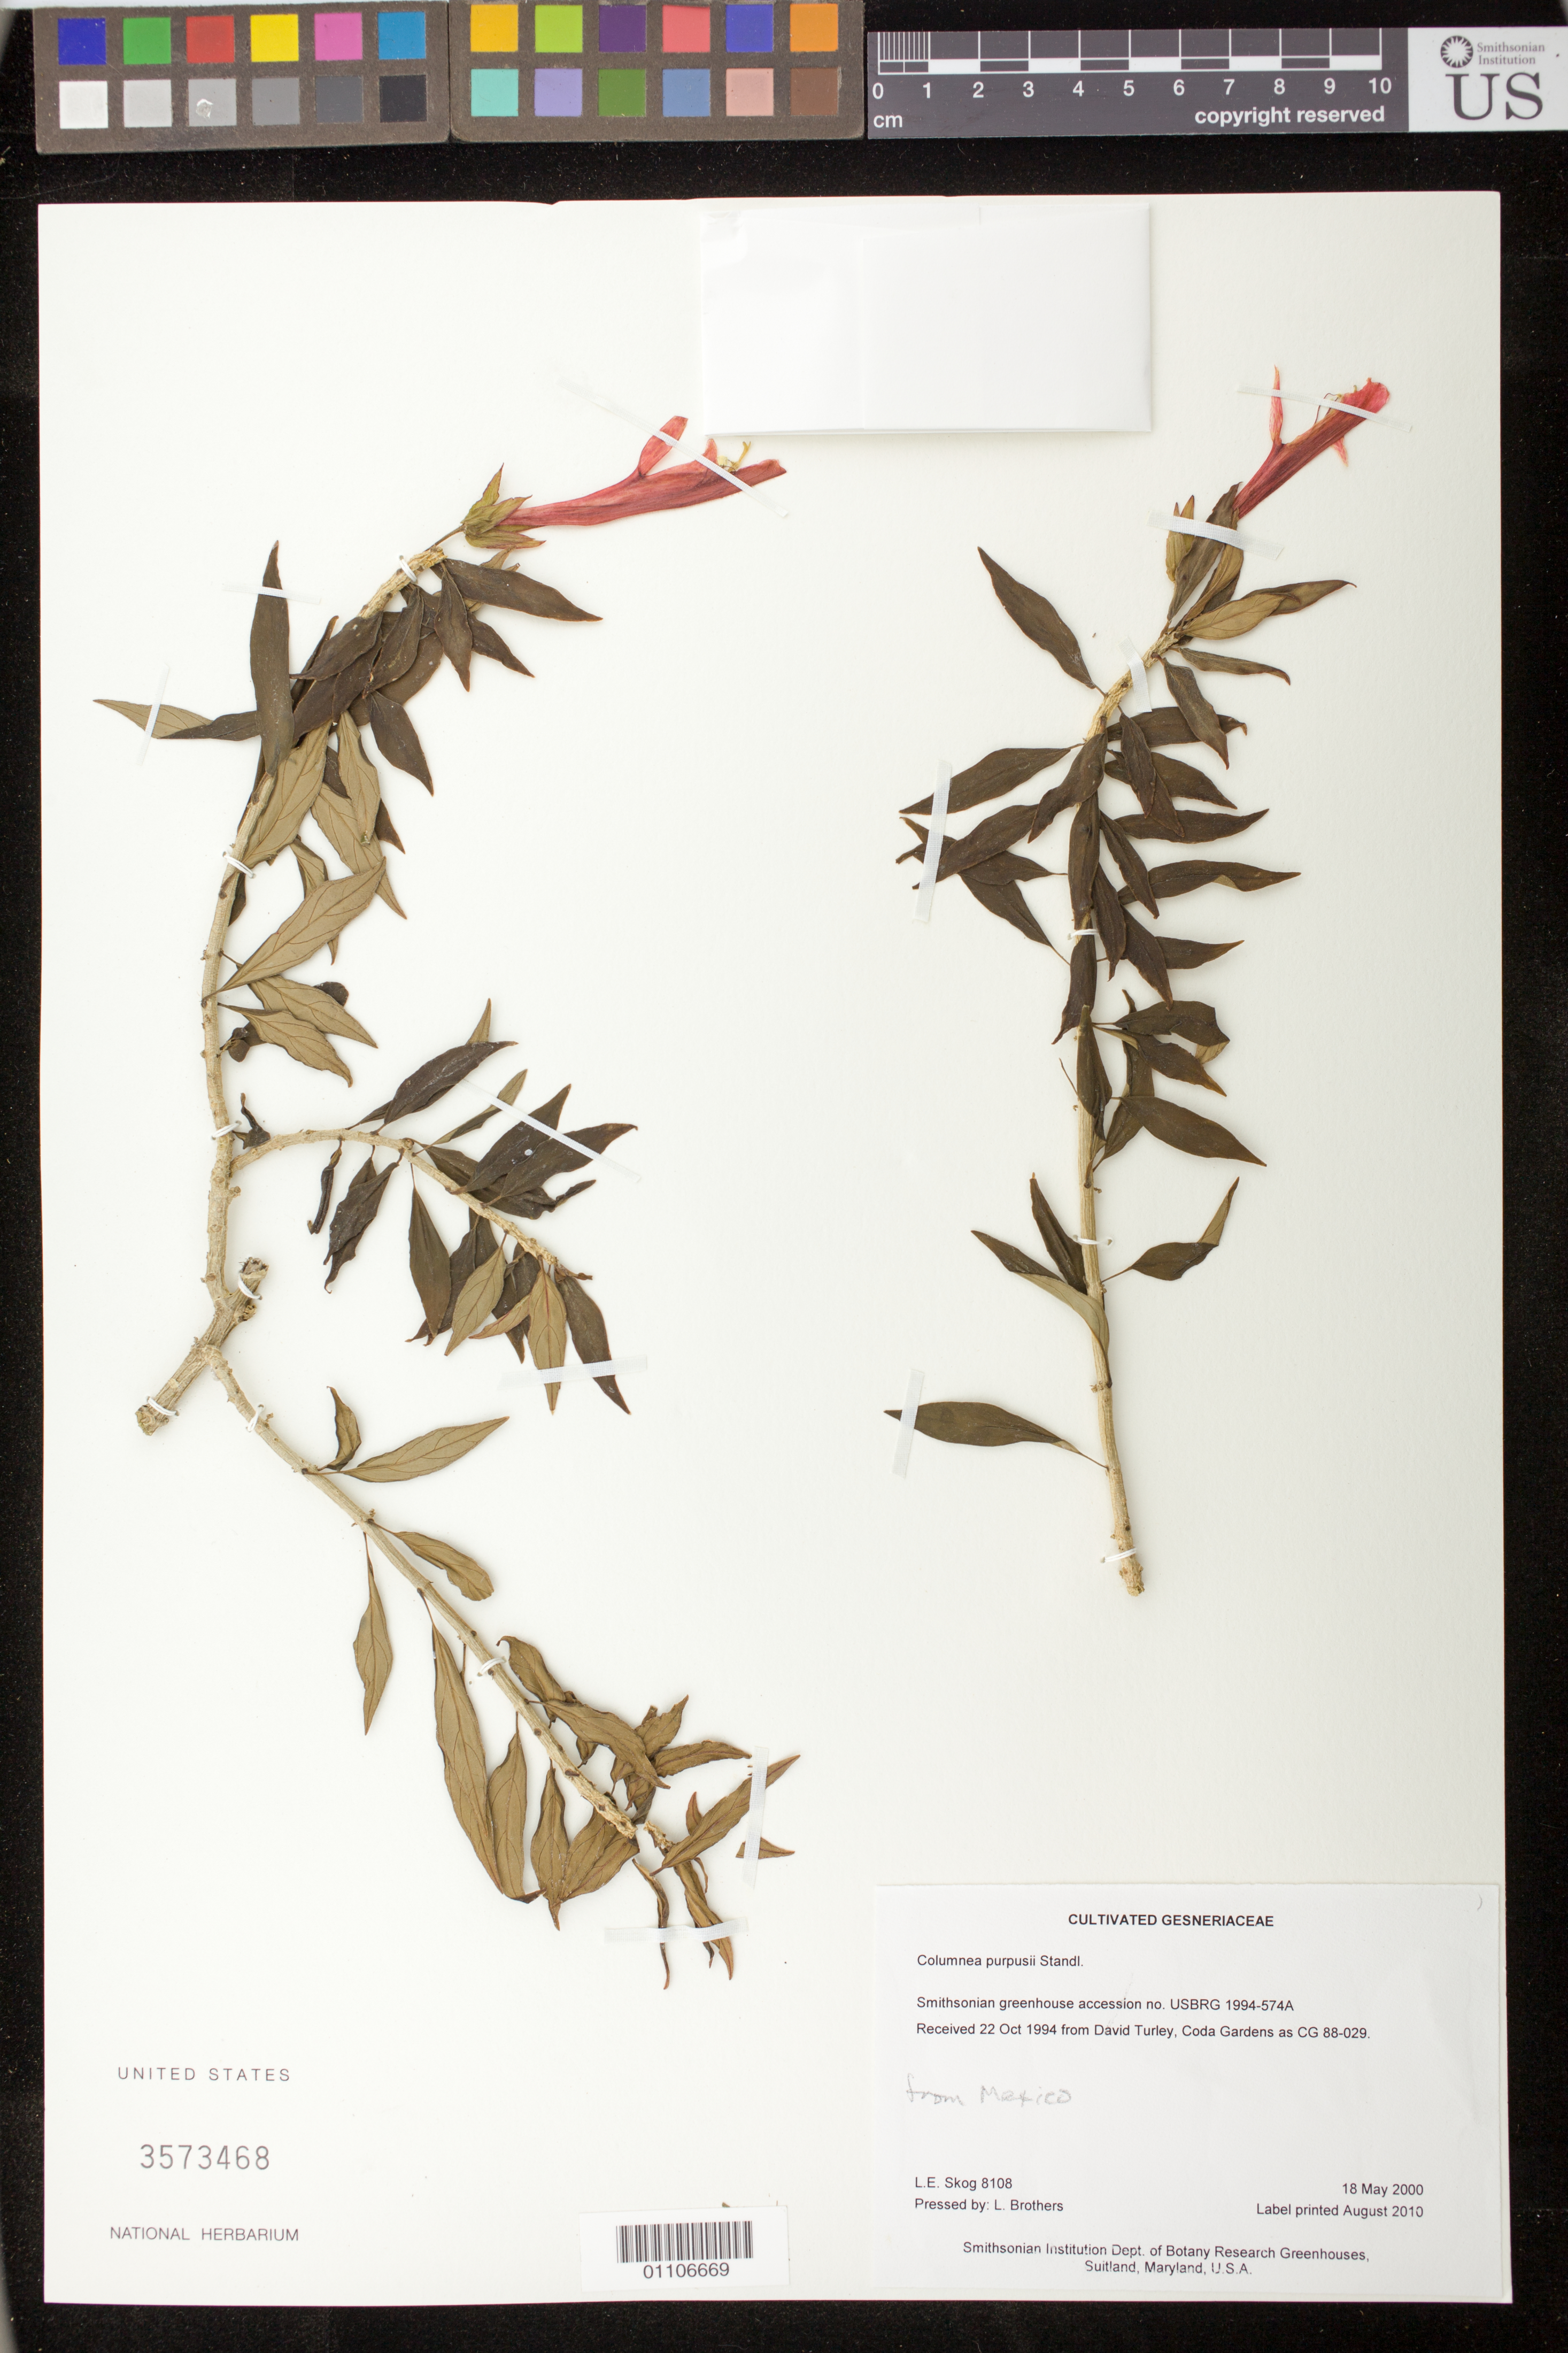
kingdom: Plantae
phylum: Tracheophyta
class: Magnoliopsida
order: Lamiales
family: Gesneriaceae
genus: Columnea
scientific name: Columnea purpusii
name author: Standl.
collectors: L. E. Skog & L. Brothers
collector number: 8108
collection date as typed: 18 May 2000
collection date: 2000-05-18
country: United States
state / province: Maryland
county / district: Prince George's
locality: Smithsonian Institution Dept. of Botany Research Greenhouses, Suitland, Maryland, U.S.A.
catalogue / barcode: US 3573468